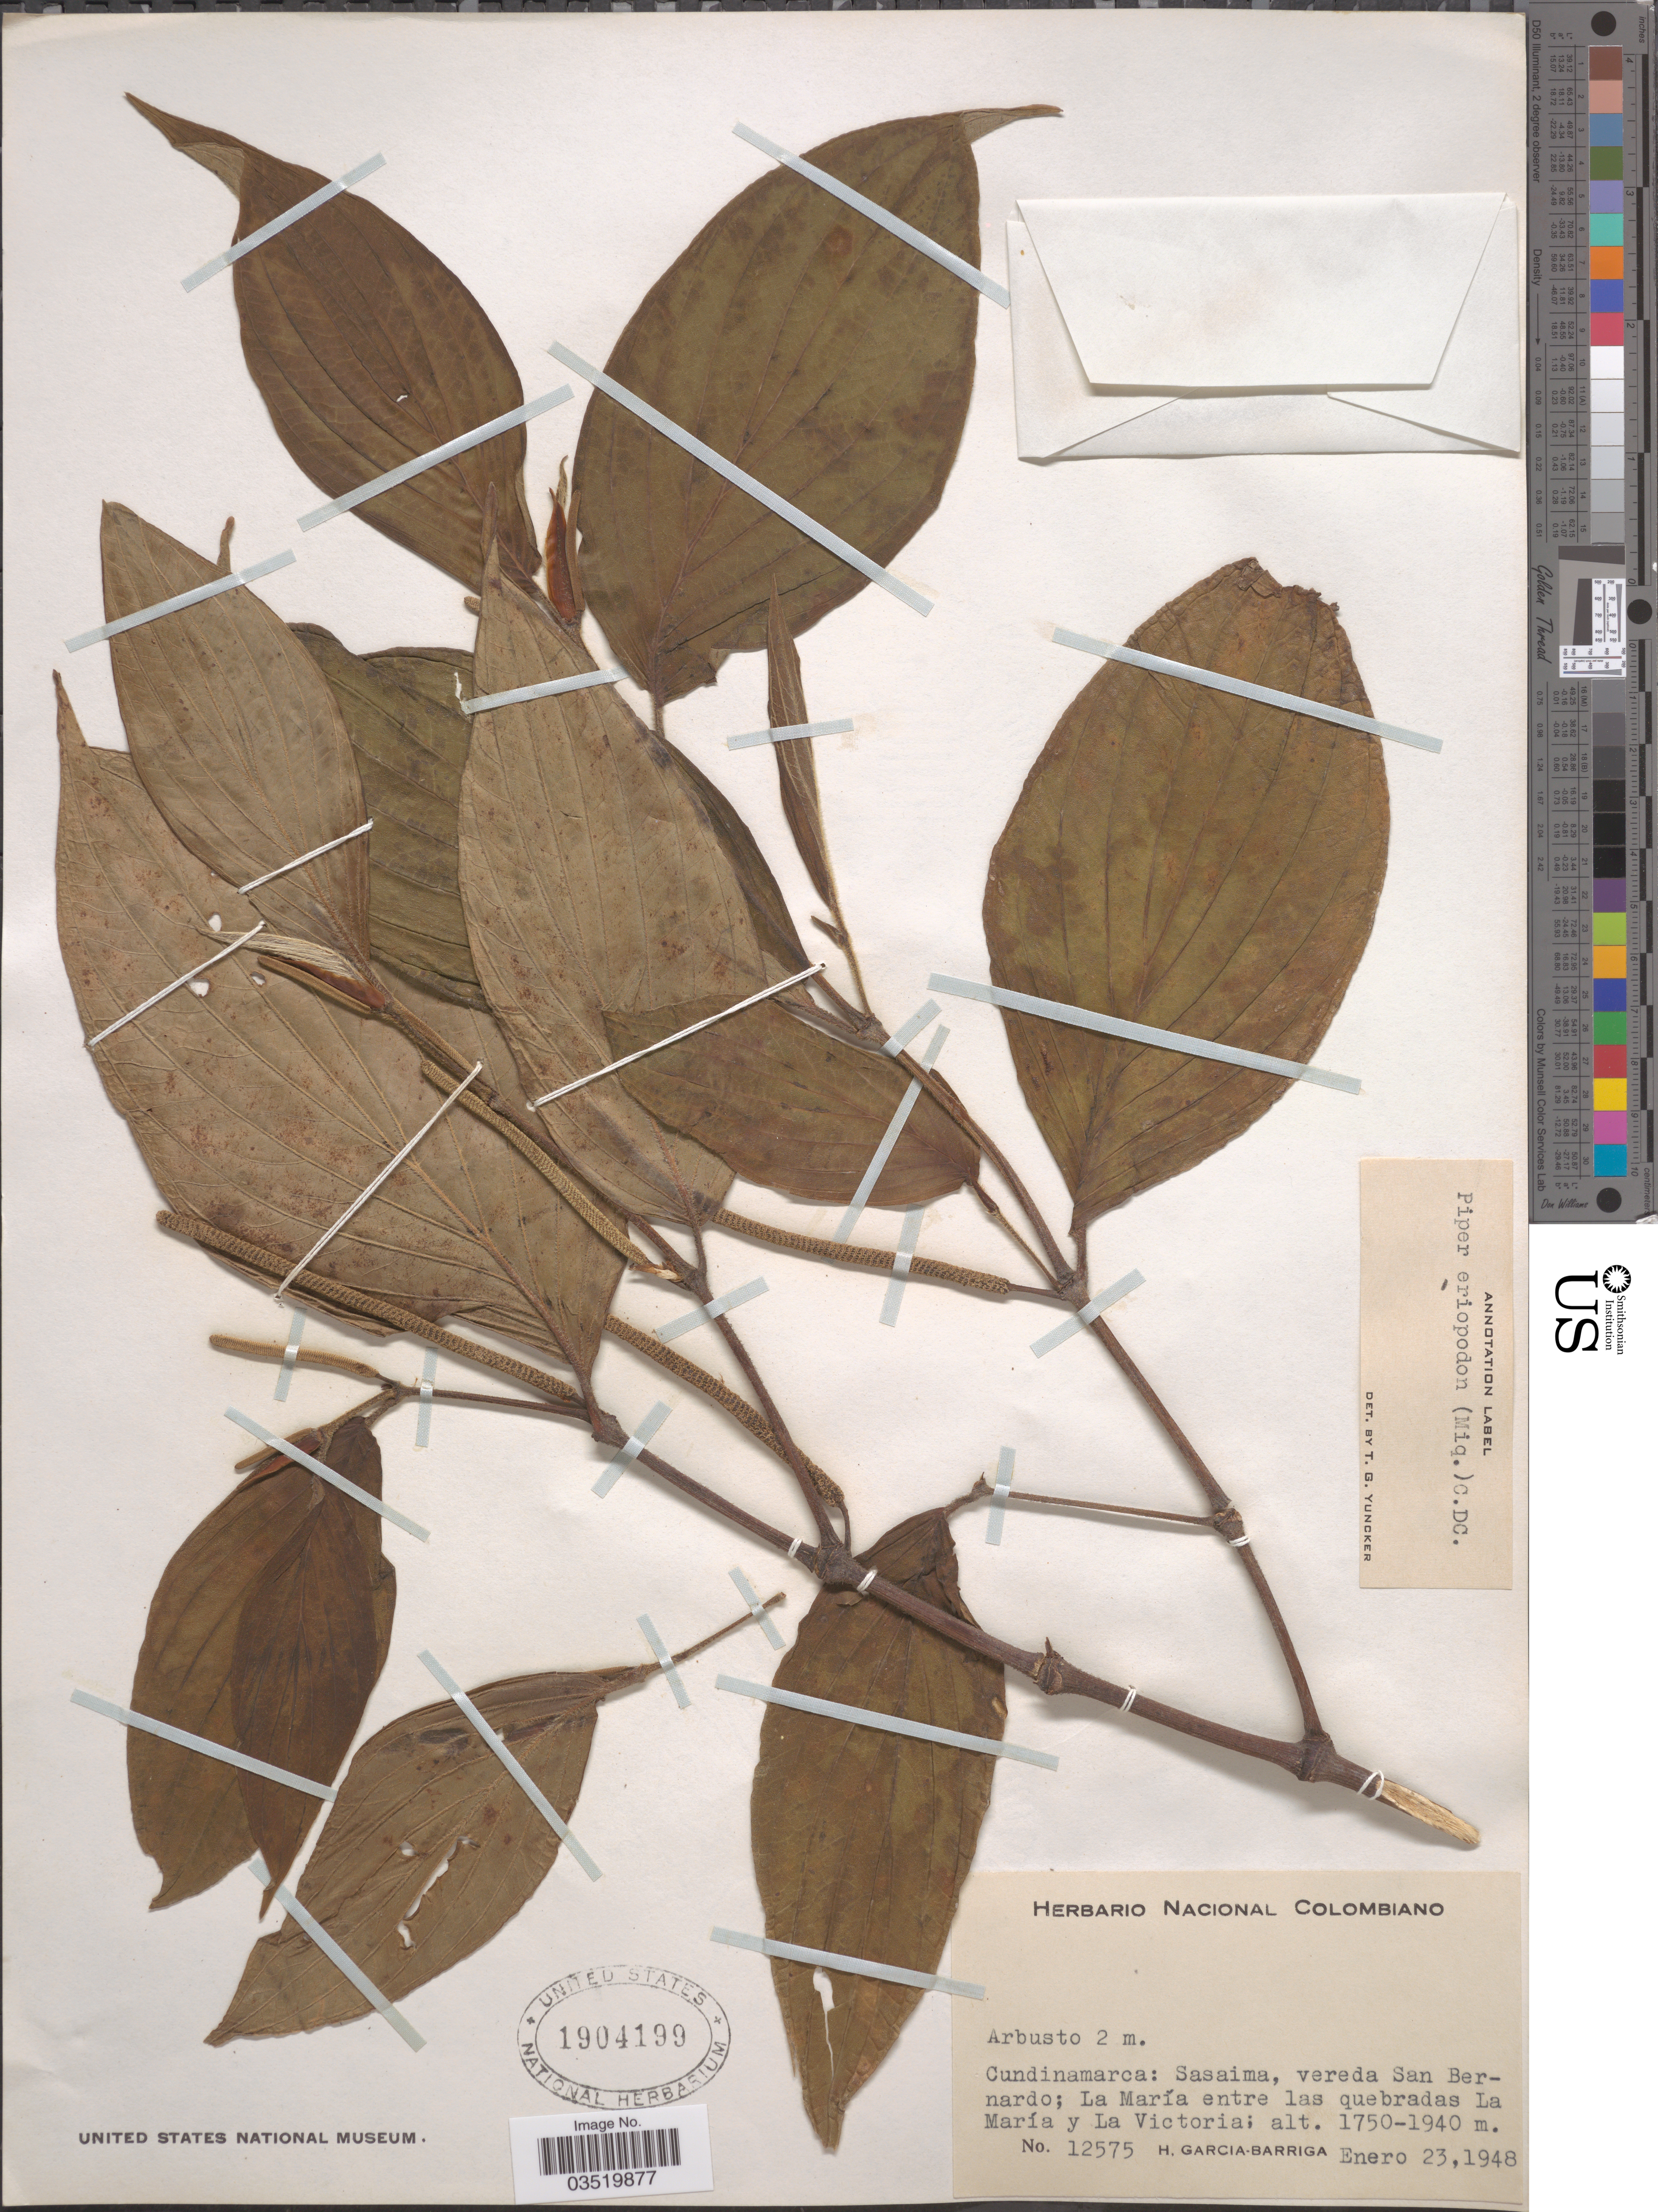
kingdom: Plantae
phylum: Tracheophyta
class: Magnoliopsida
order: Piperales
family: Piperaceae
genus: Piper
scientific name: Piper eriopodon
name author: C. DC.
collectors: H. García Barriga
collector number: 12575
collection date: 1948-01-23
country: Colombia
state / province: Cundinamarca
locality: Sasaima, vereda San Bernardo; La María entre las quebradas La María y La Victoria.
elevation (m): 1750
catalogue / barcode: US 1904199